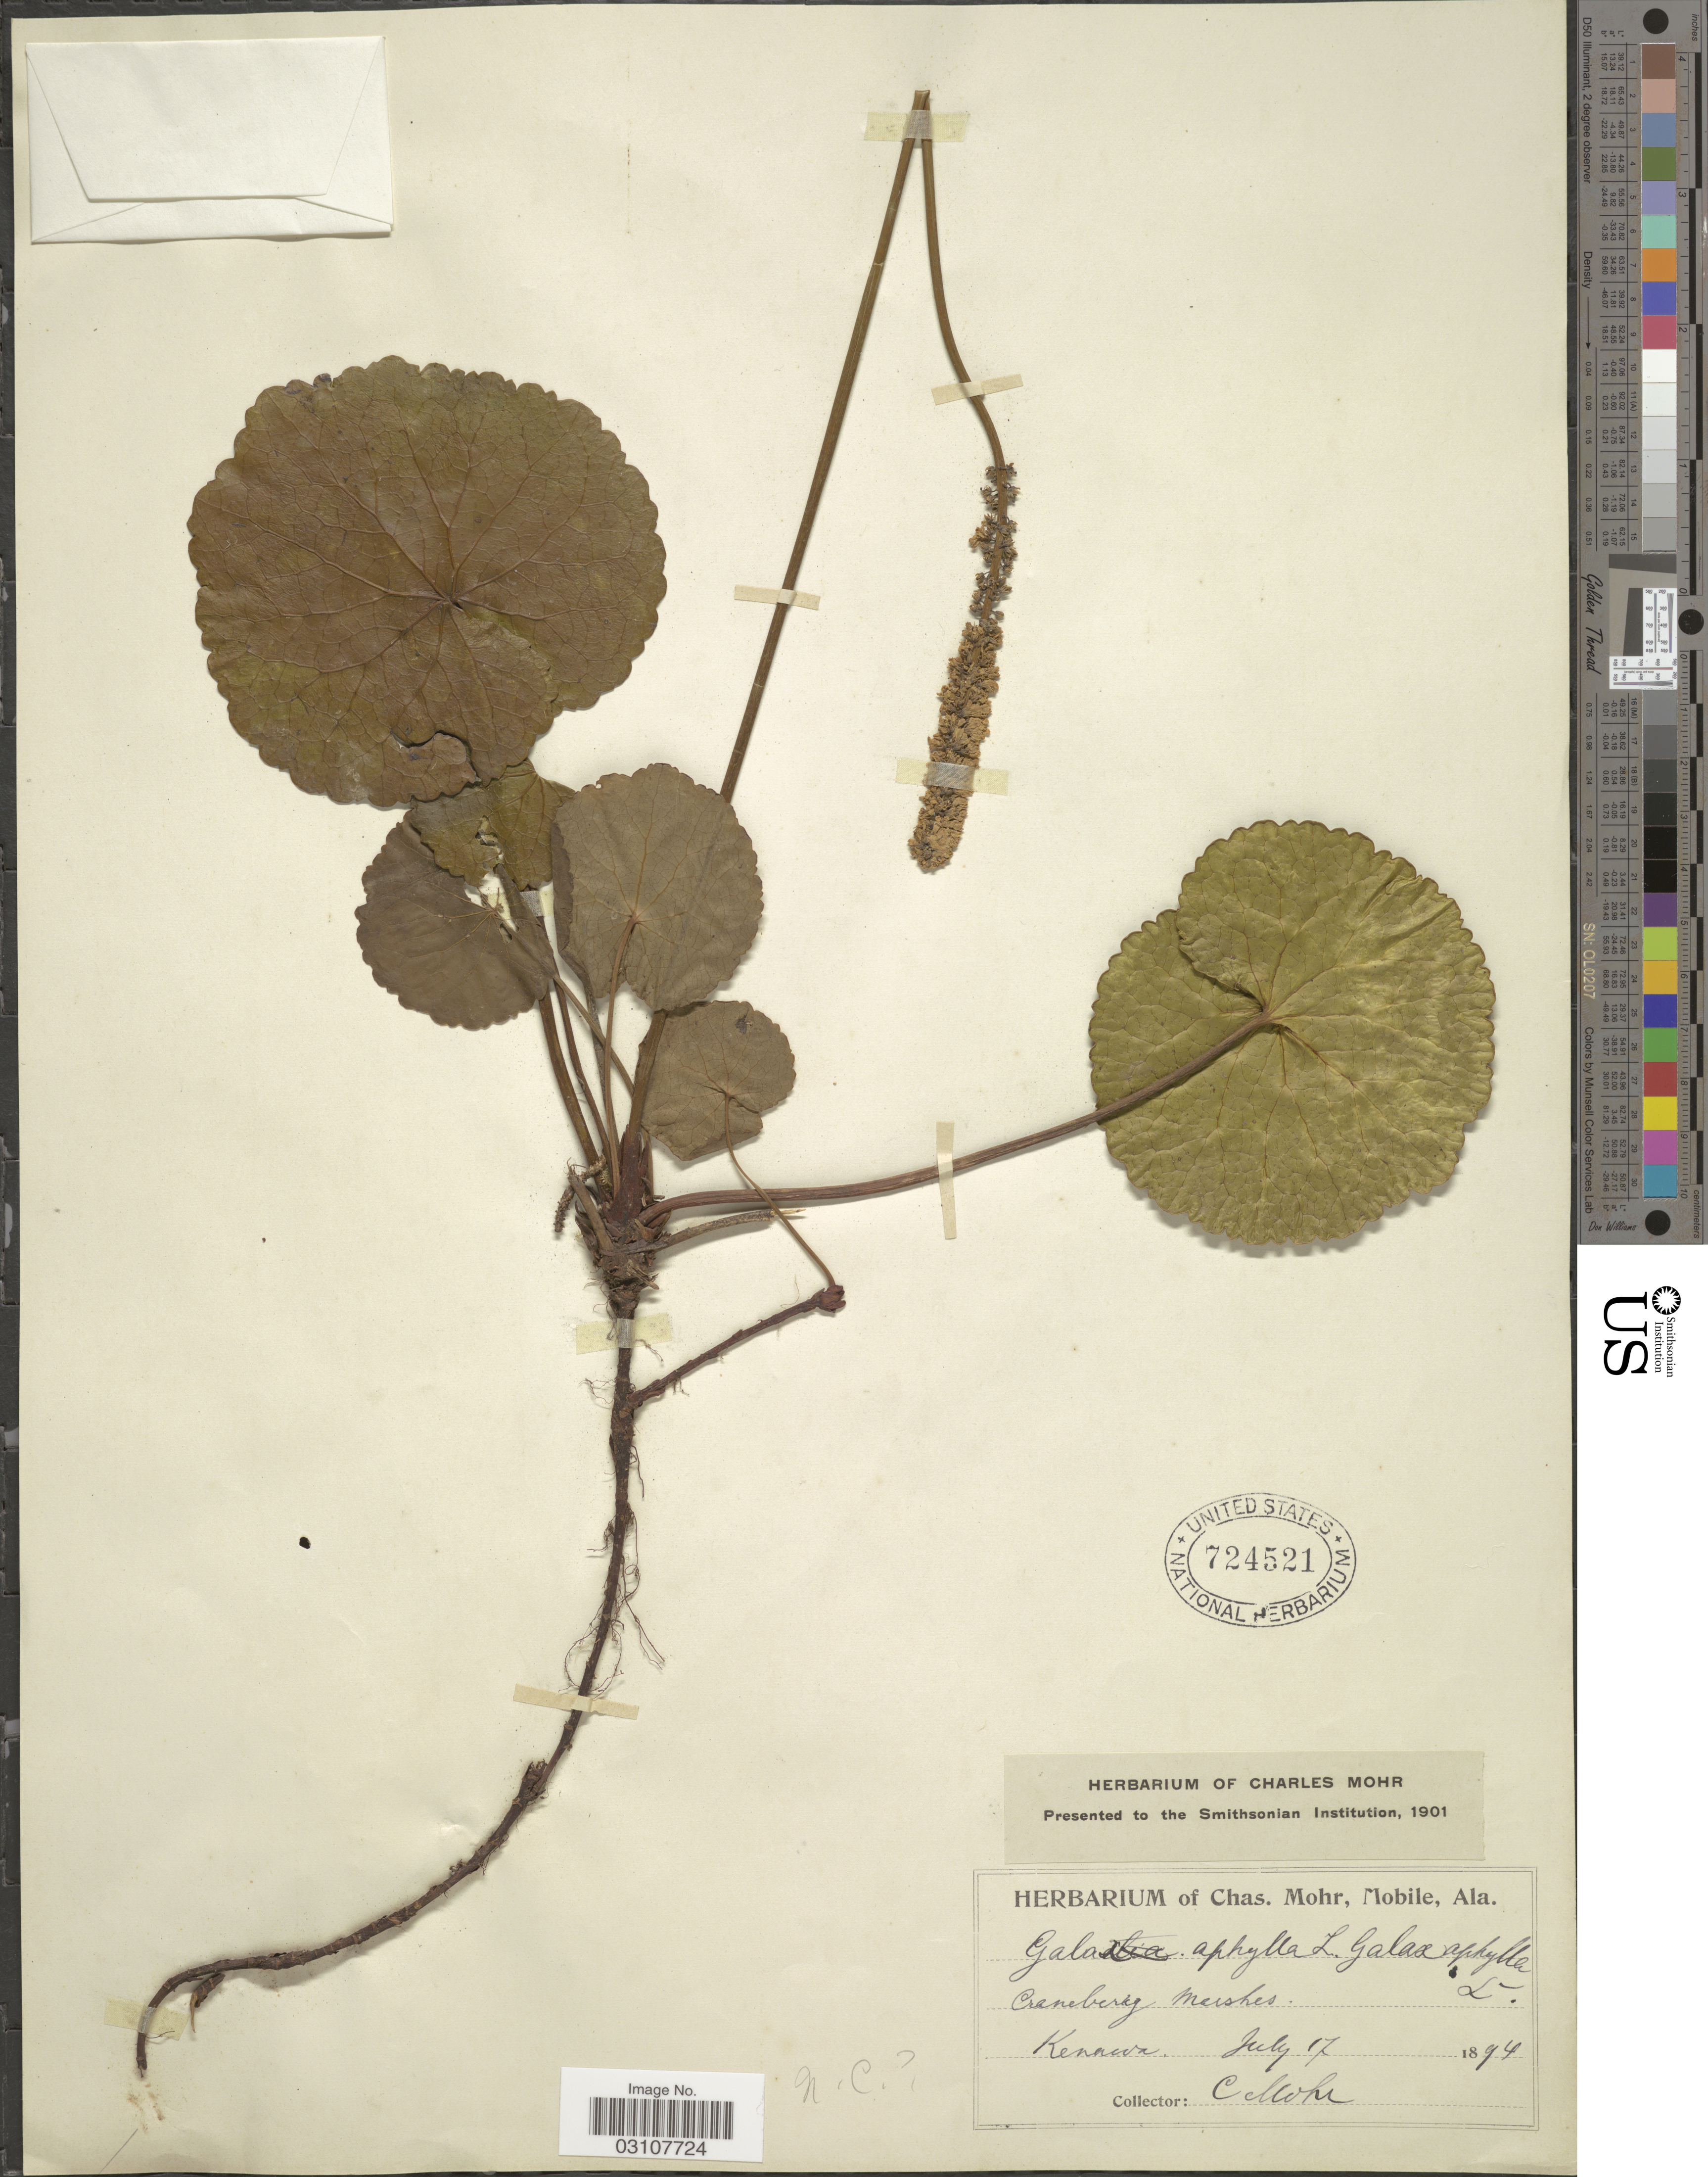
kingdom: Plantae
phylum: Tracheophyta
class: Magnoliopsida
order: Ericales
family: Diapensiaceae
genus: Galax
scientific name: Galax urceolata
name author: (Poir.) Brummitt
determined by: Gaynor, Michelle L., (FLAS), University of Florida (UNITED STATES)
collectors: Mohr, C. T. (herbarium)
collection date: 1894-07-17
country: United States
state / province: North Carolina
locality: Craneberg Mushes Kenawa.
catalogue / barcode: US 724521